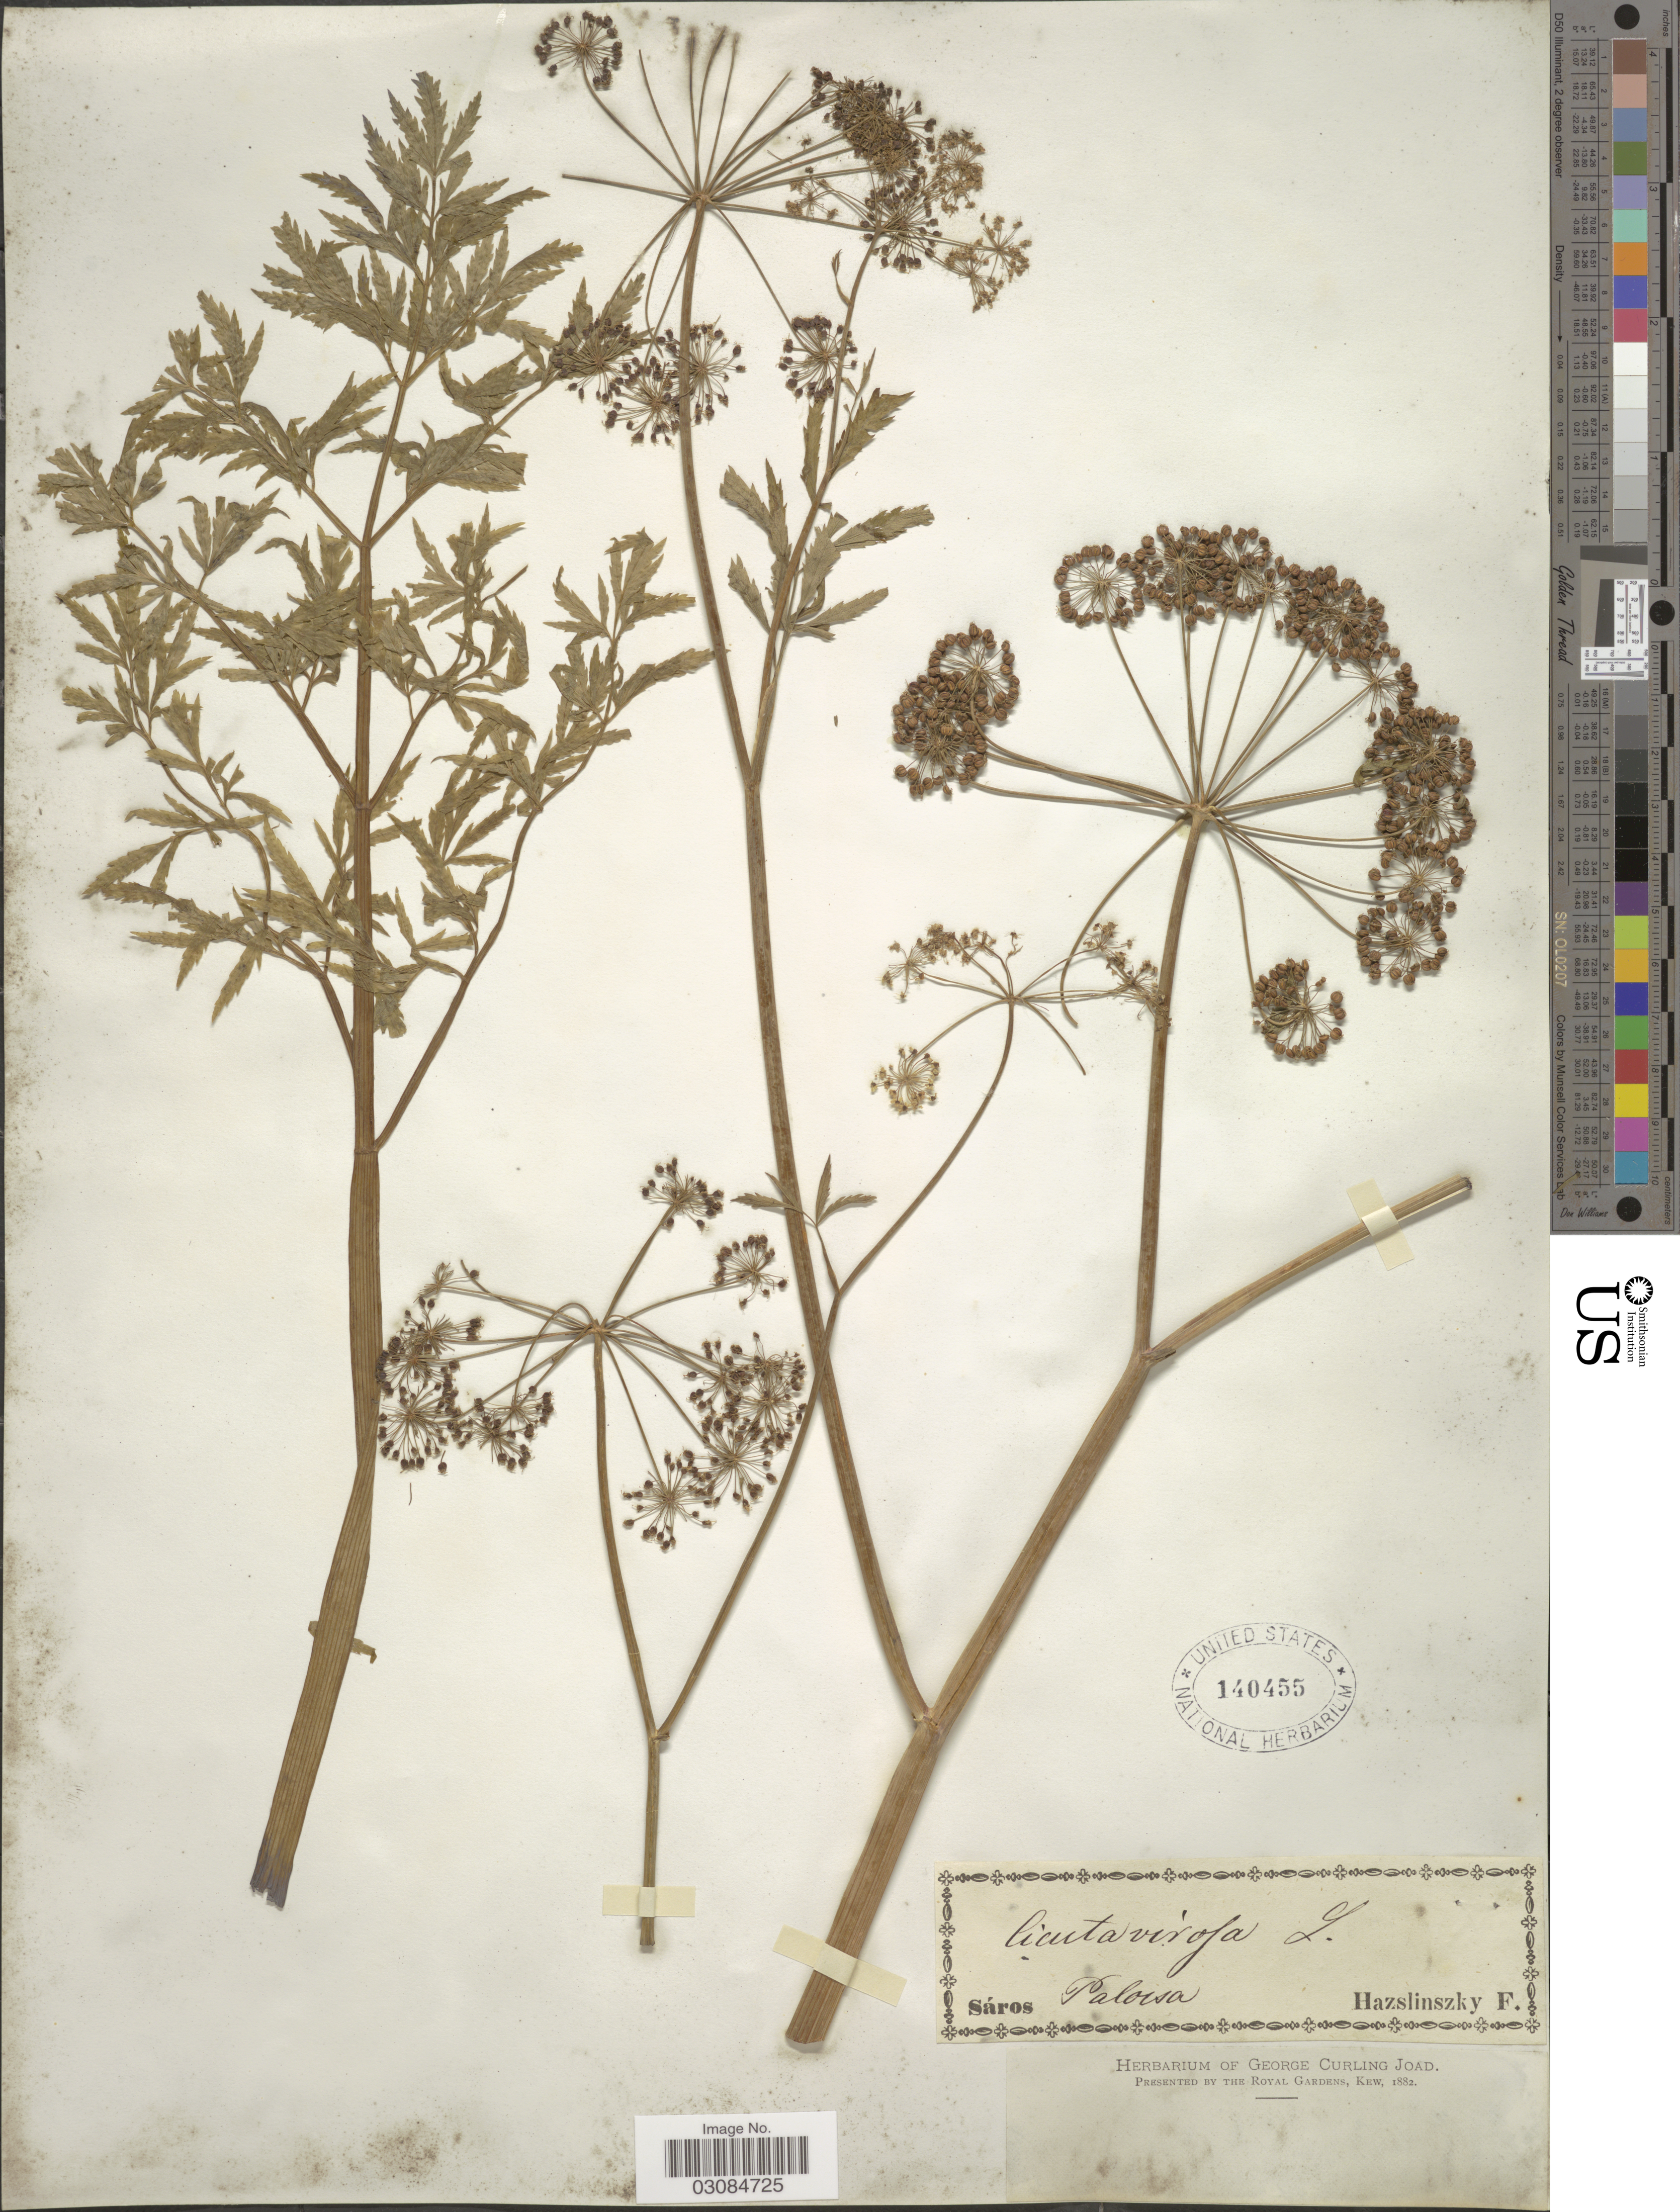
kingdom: Plantae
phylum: Tracheophyta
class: Magnoliopsida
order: Apiales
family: Apiaceae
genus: Cicuta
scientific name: Cicuta sp.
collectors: F. Hazslinsky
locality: Sáros, Paloisa.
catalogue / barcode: US 140455